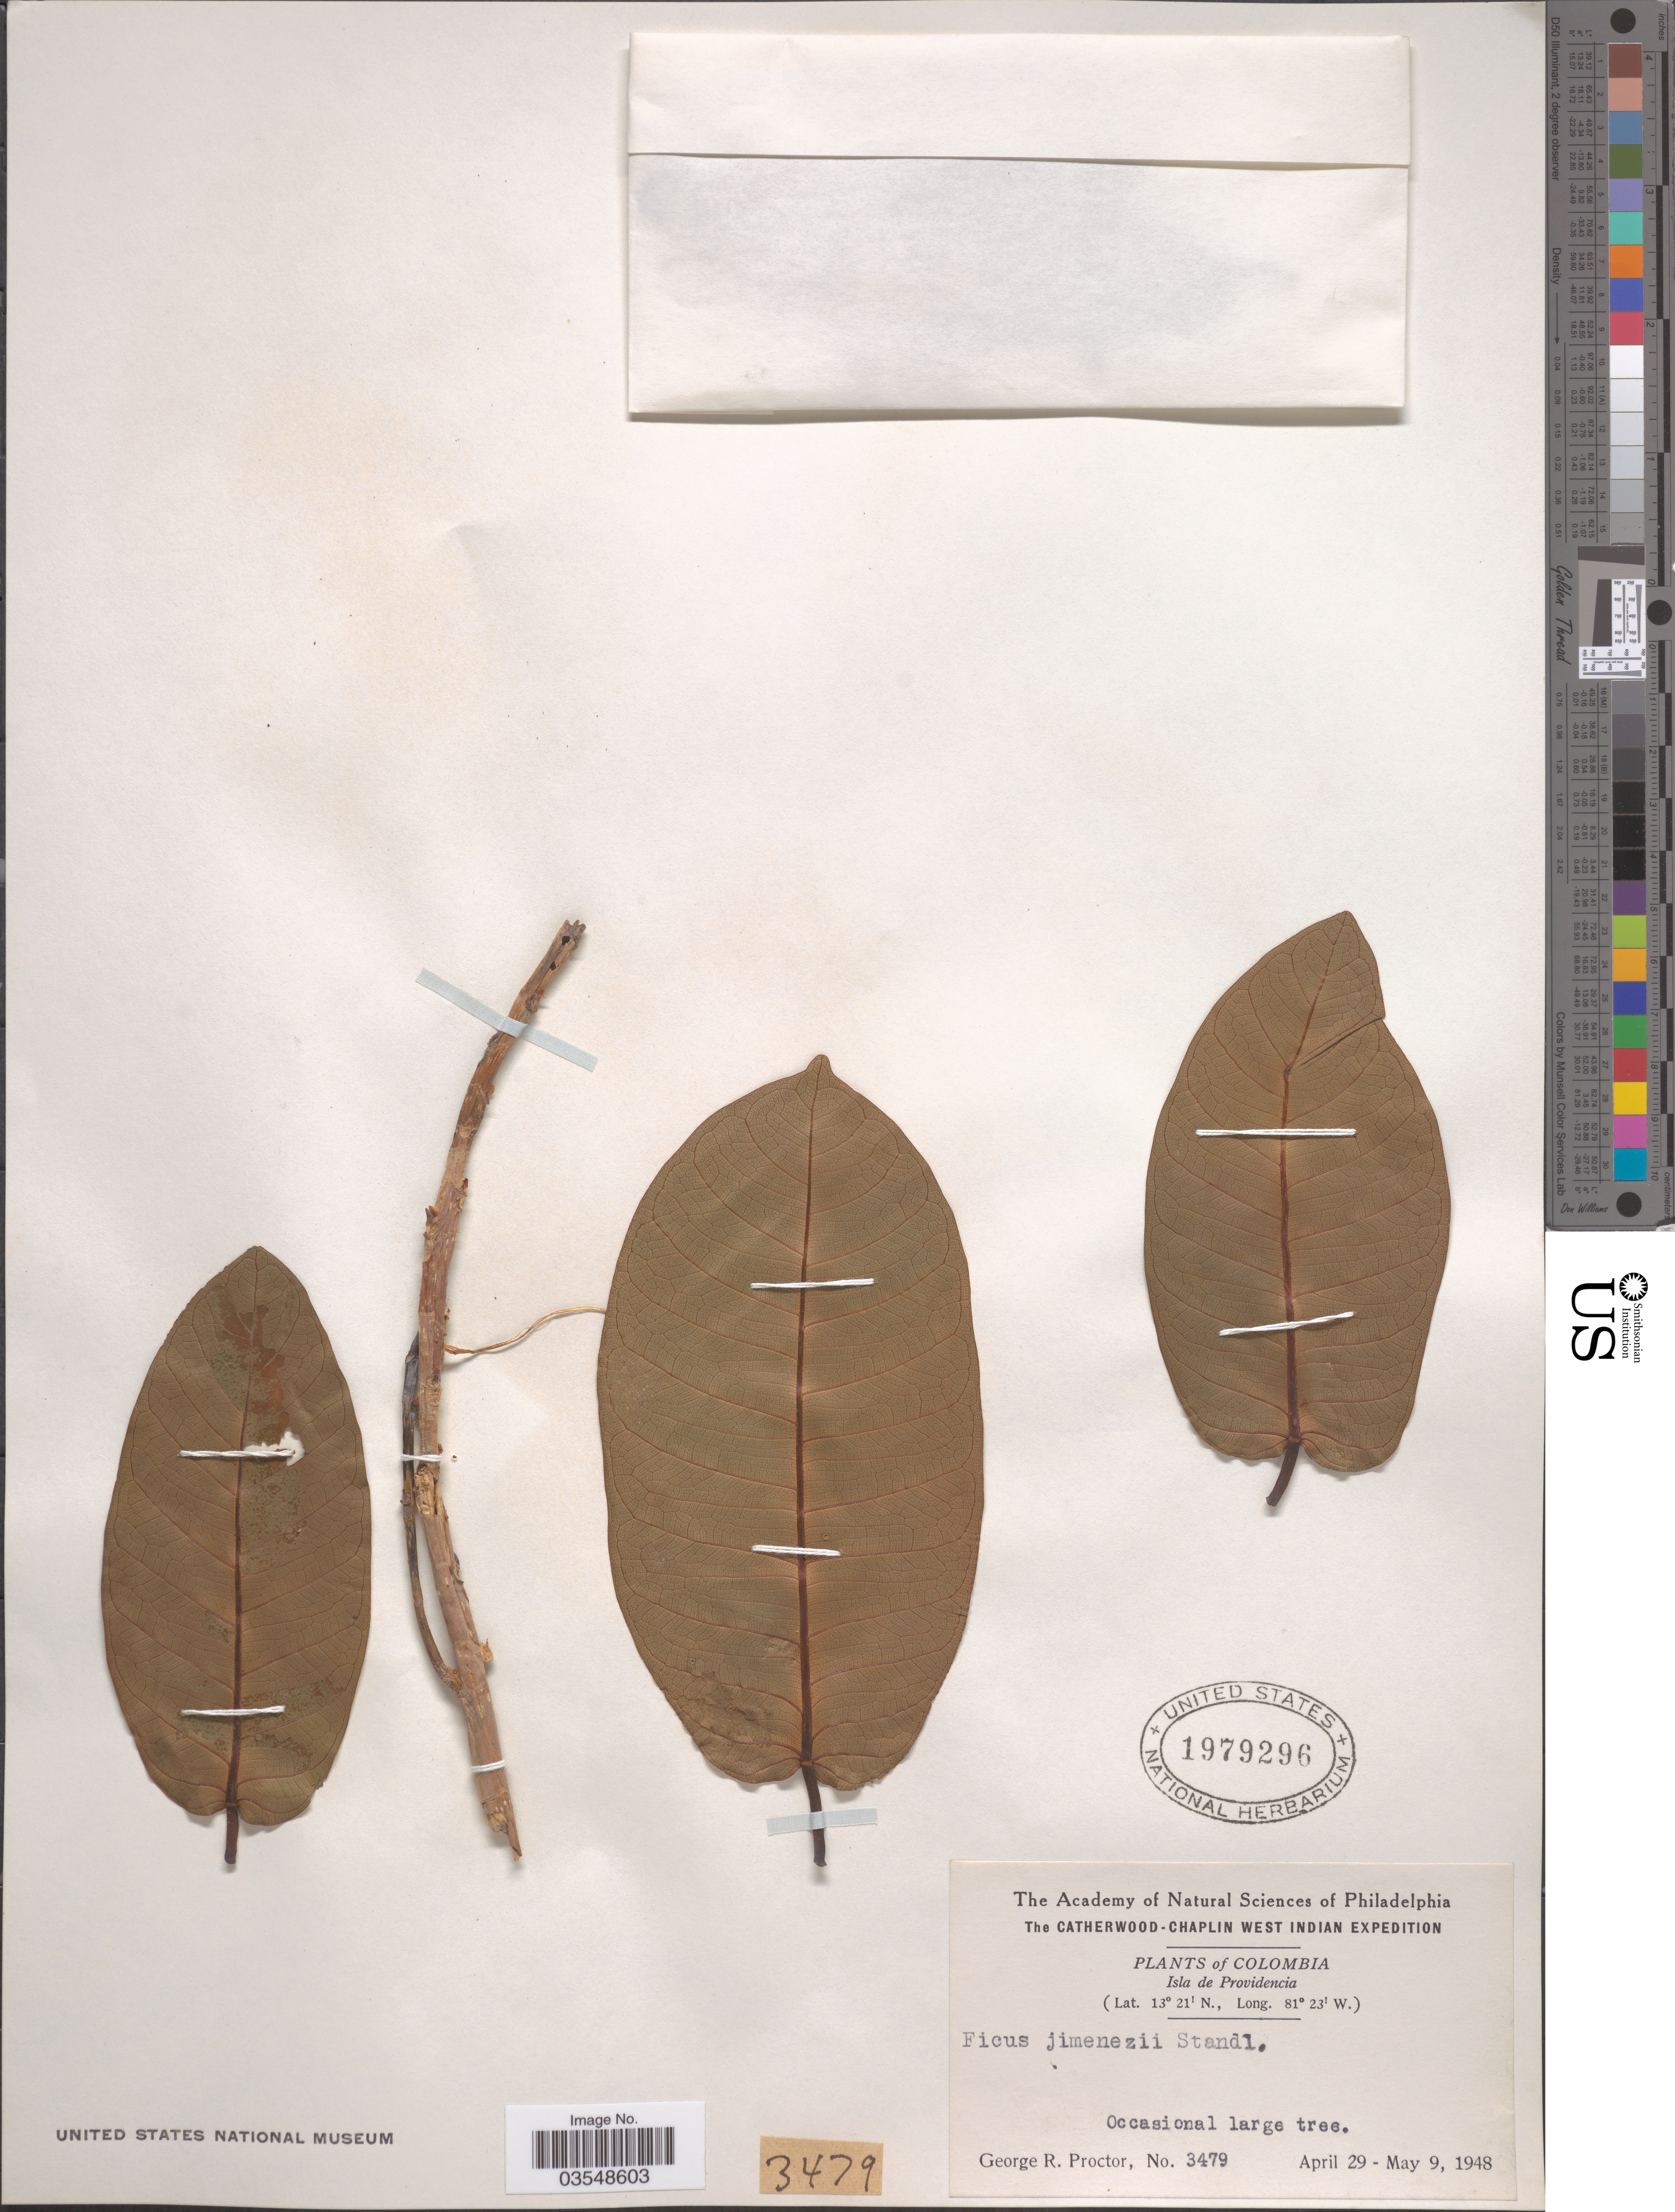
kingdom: Plantae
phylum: Tracheophyta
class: Magnoliopsida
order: Rosales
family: Moraceae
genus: Ficus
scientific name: Ficus jimenezii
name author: Standl.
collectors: G. R. Proctor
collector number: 3479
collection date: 1948-04-29/1948-05-09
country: Colombia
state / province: San Andres y Providencia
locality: Isla de Providencia.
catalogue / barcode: US 1979296